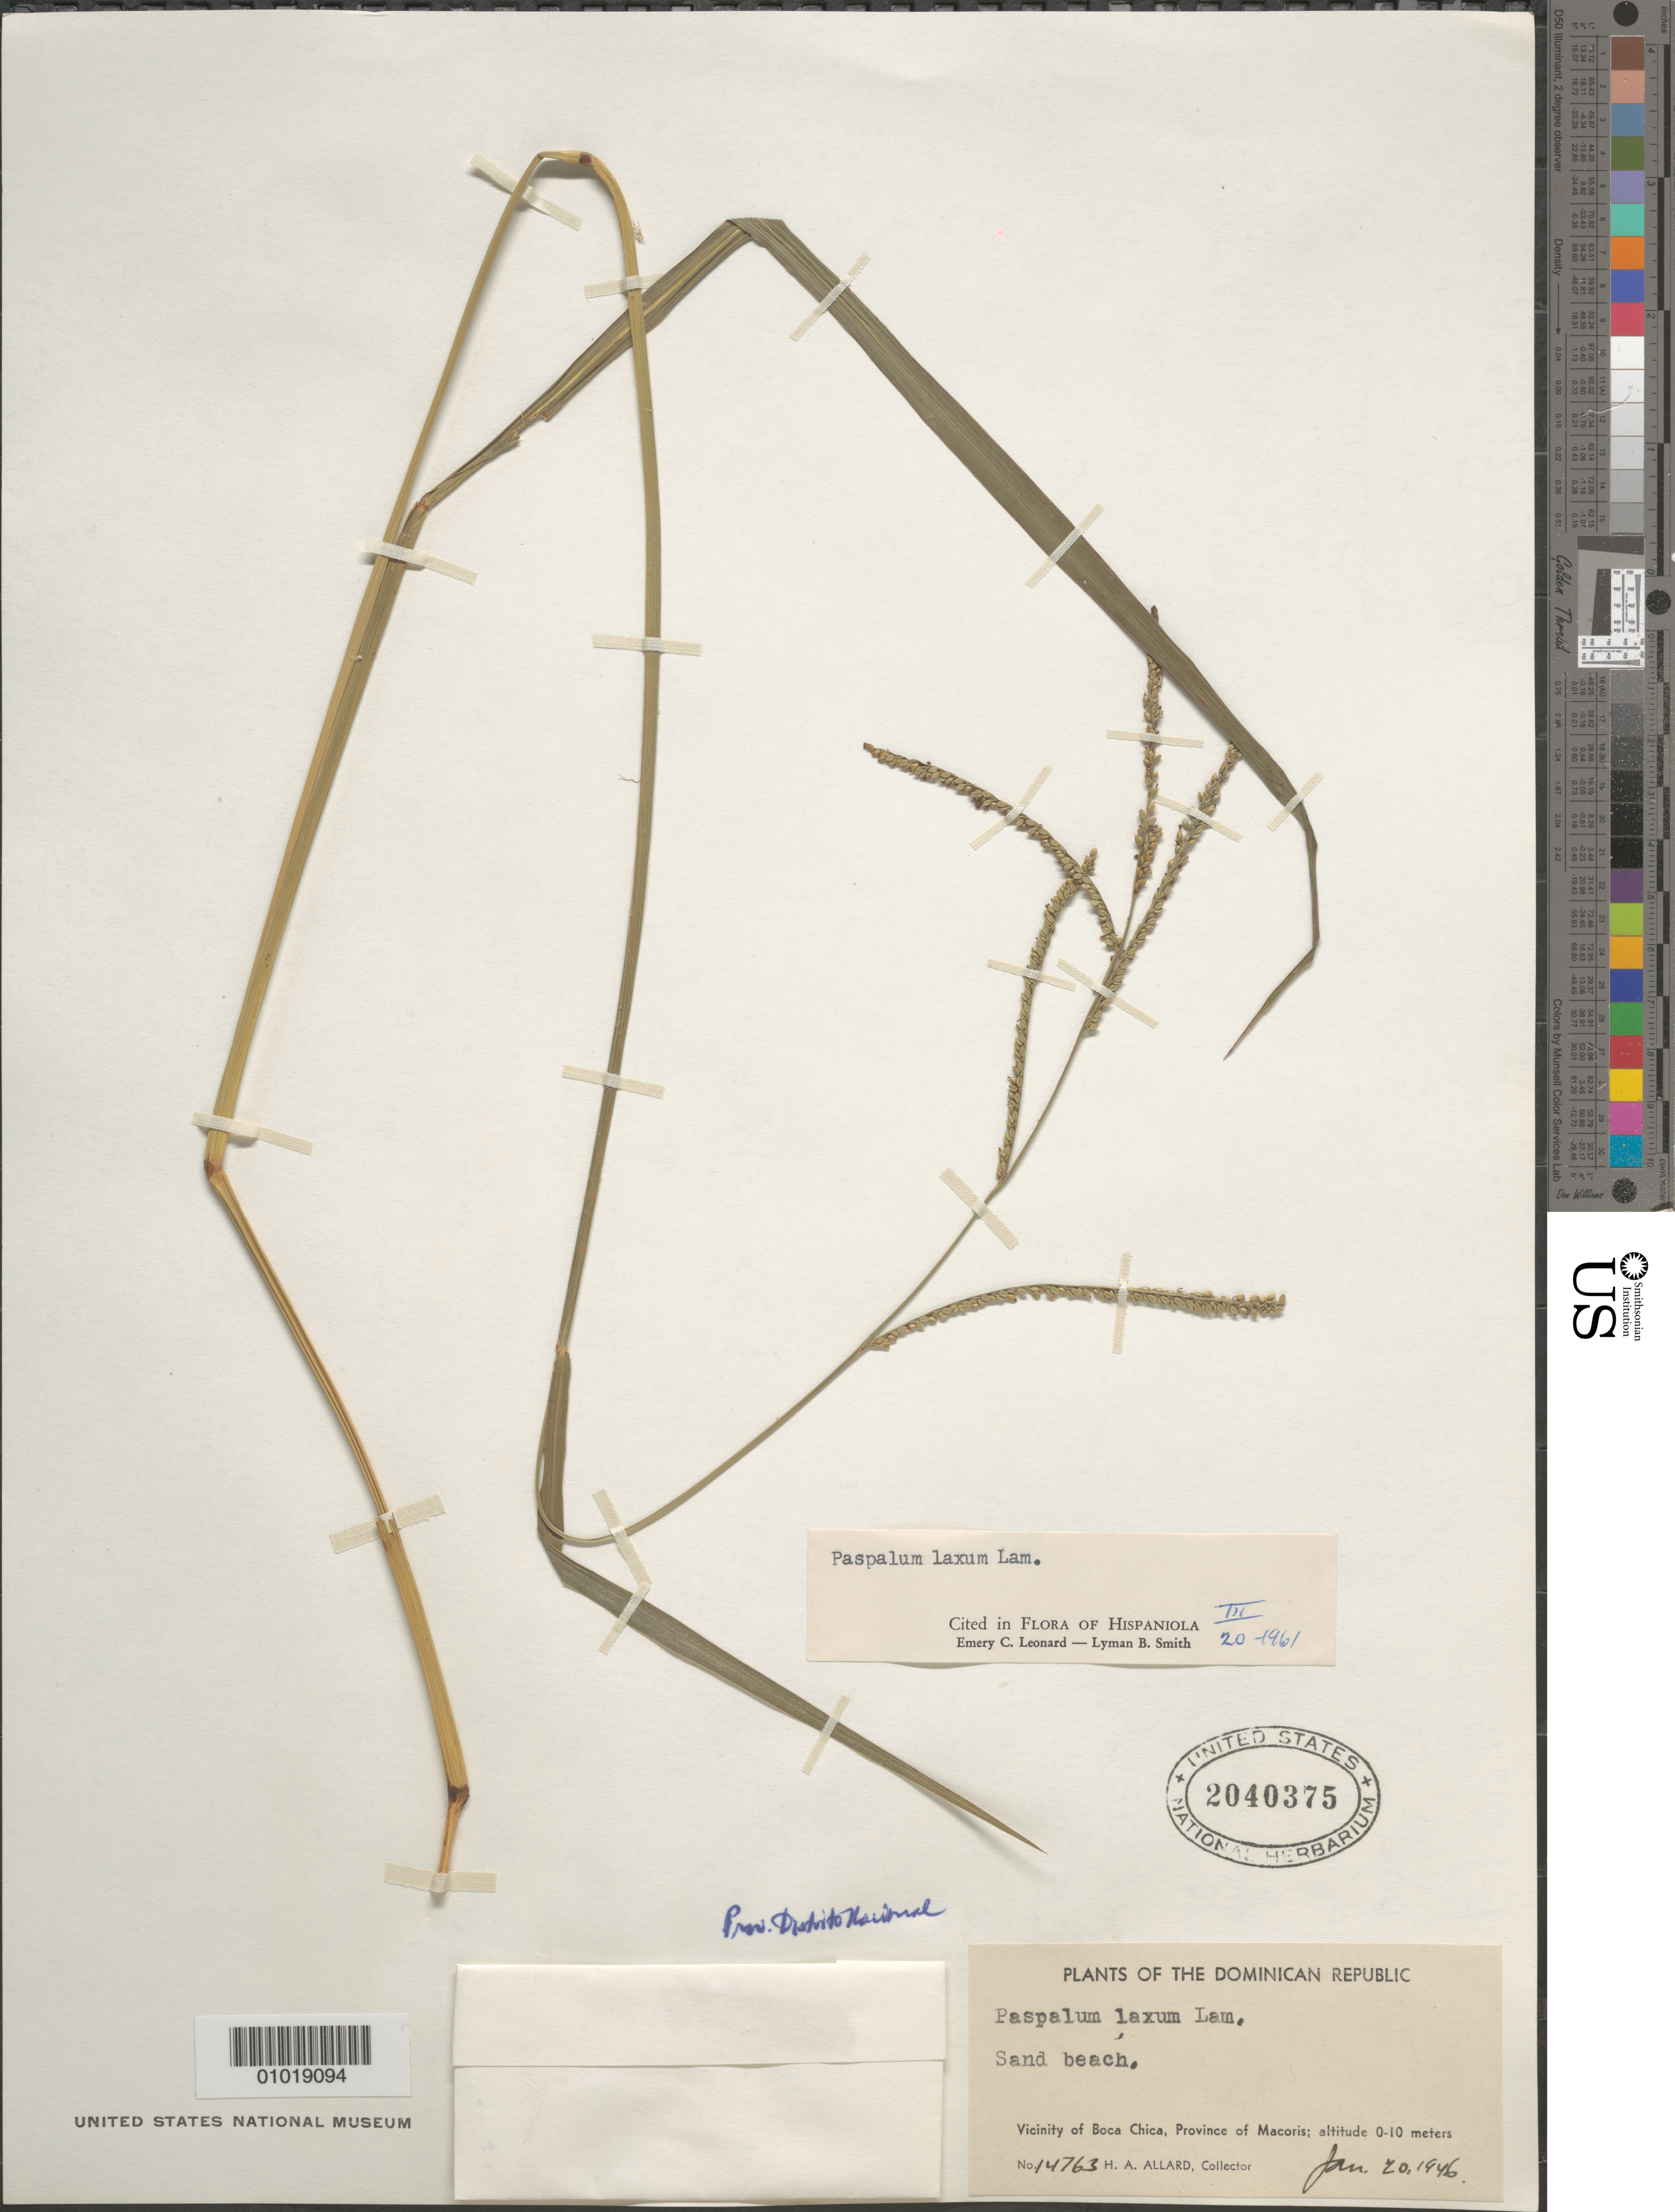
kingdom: Plantae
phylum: Tracheophyta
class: Liliopsida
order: Poales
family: Poaceae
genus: Paspalum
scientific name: Paspalum laxum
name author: Lam.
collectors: H. A. Allard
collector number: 14763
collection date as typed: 20 Jan 1946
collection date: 1946-01-20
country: Dominican Republic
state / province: San Pedro de Macorís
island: Hispaniola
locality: Vicinity of Boca Chica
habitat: sand beach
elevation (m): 0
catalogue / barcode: US 2040375